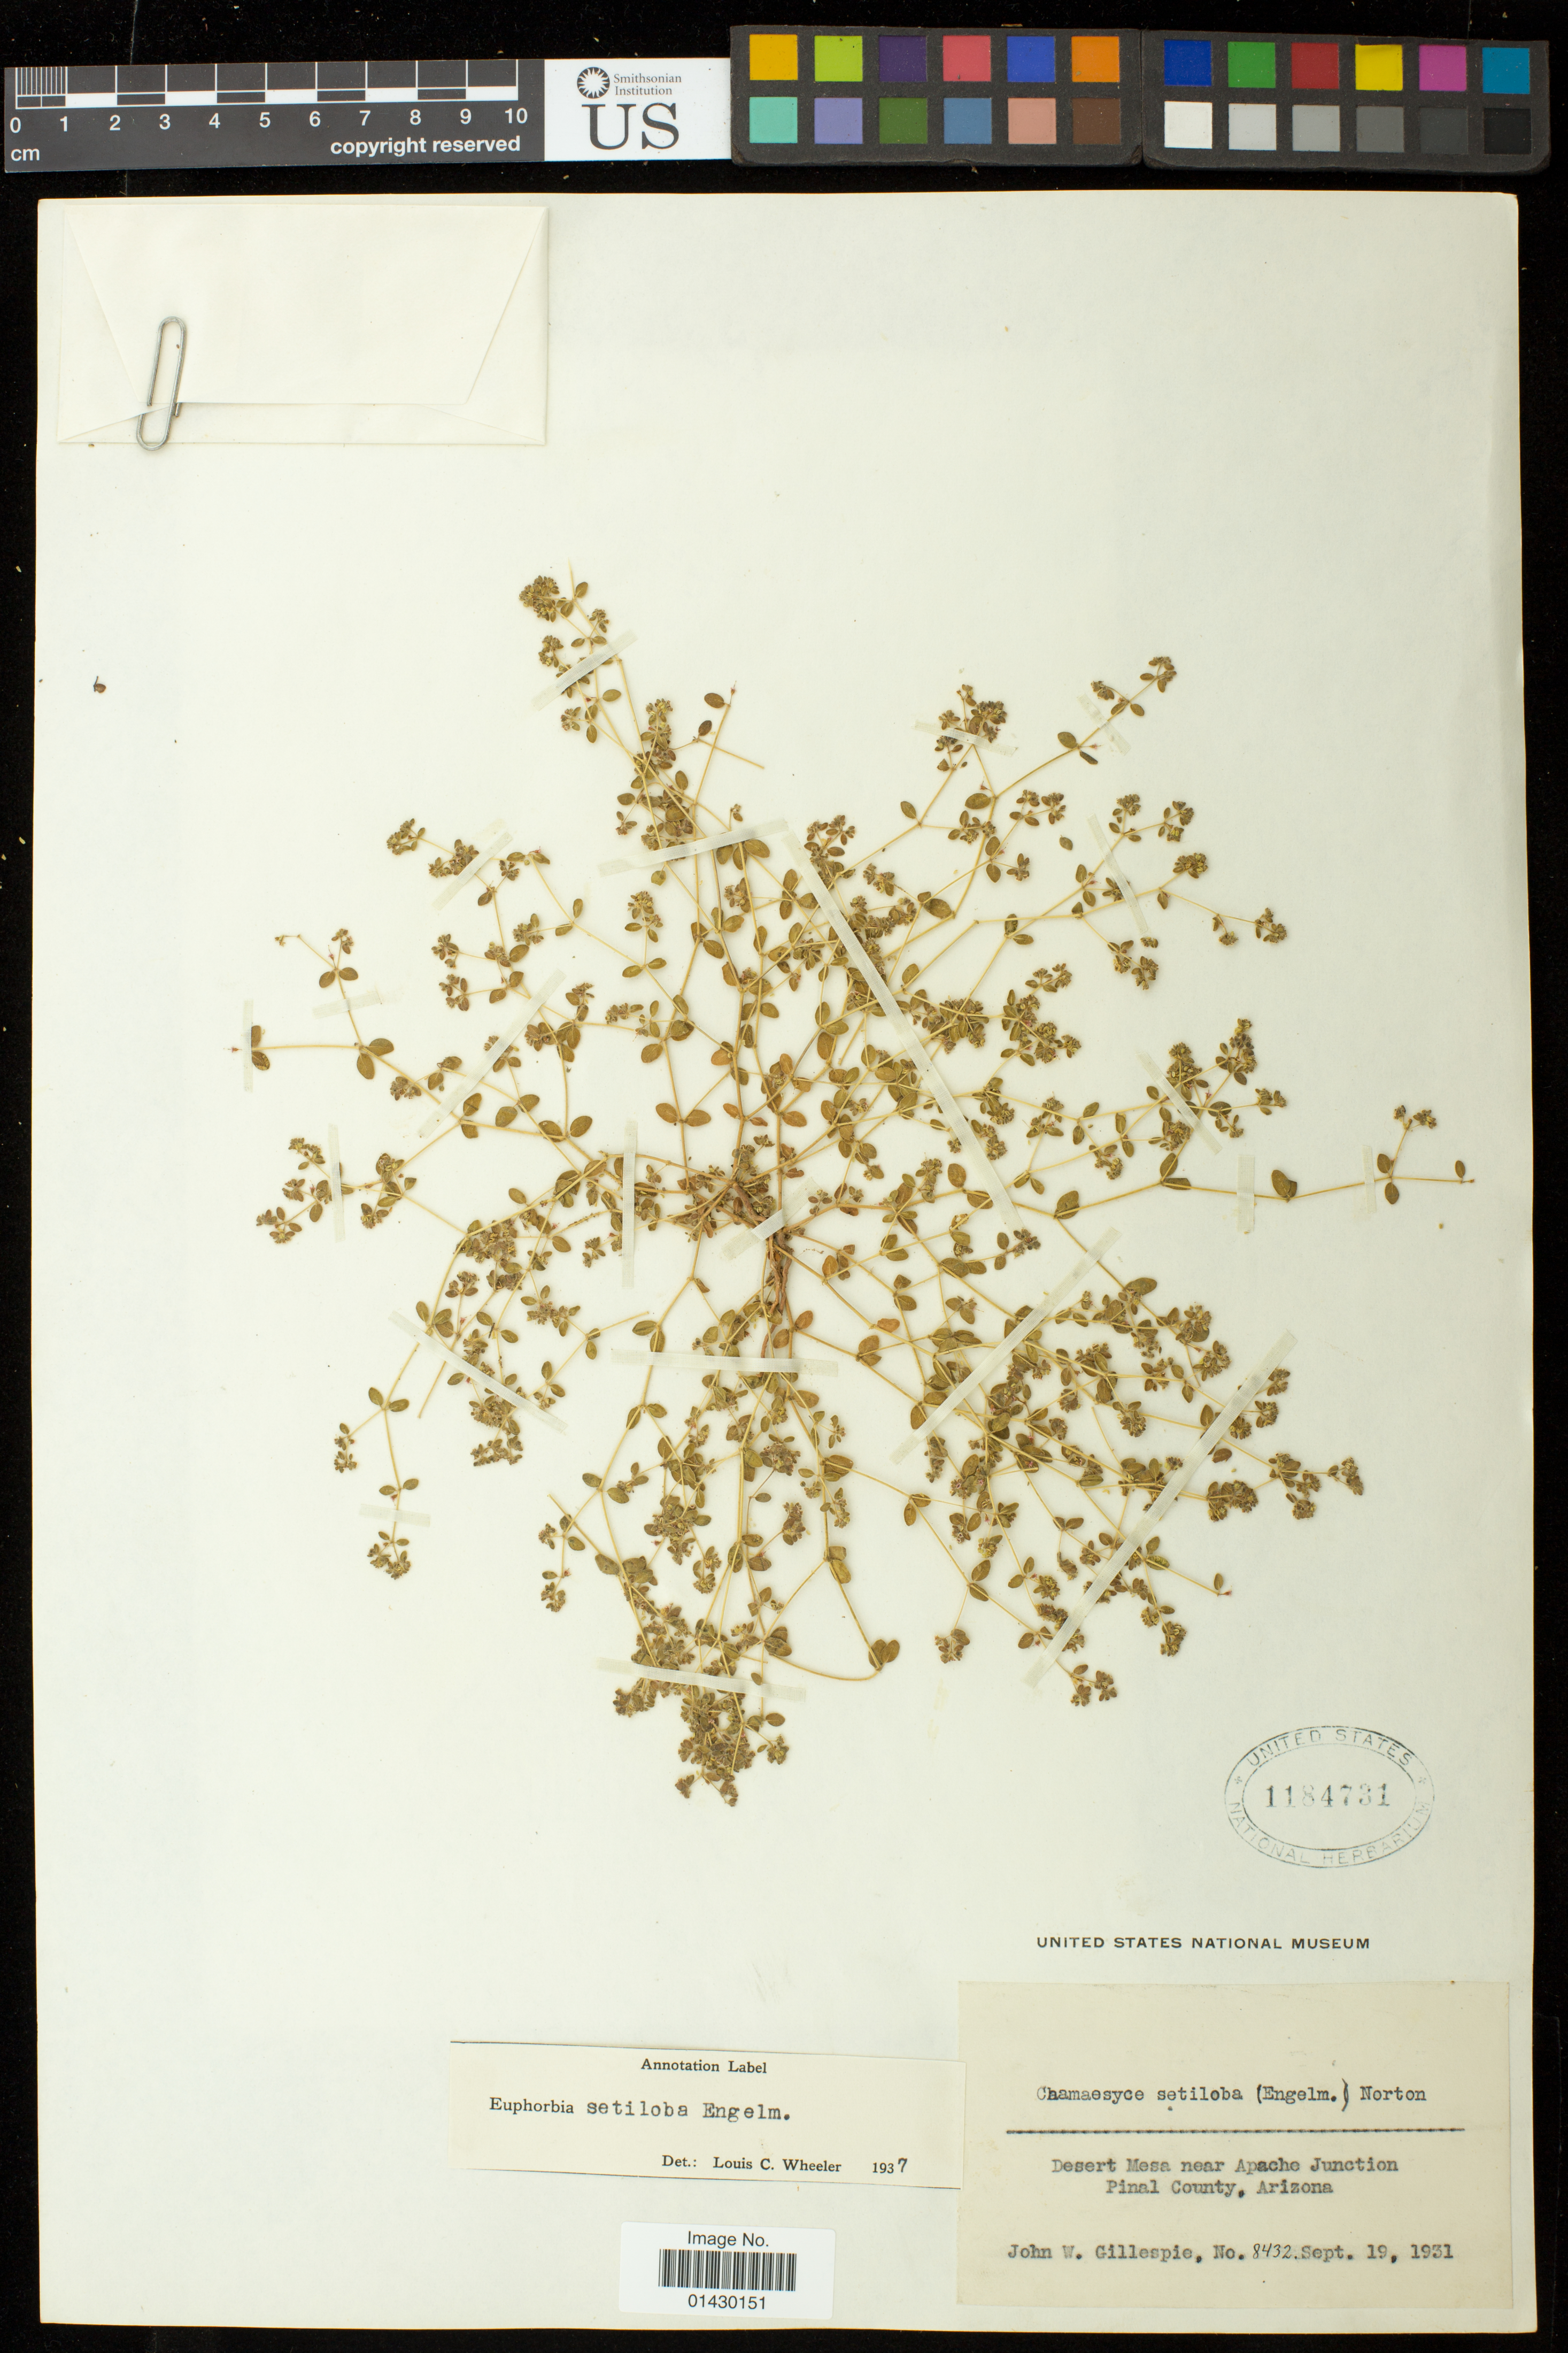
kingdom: Plantae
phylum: Tracheophyta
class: Magnoliopsida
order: Malpighiales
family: Euphorbiaceae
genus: Euphorbia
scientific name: Euphorbia setiloba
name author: Engelm.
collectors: J. W. Gillespie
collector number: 8432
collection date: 1931-09-19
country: United States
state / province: Arizona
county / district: Pinal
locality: Desert Mesa near Apache Junction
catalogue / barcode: US 1184731